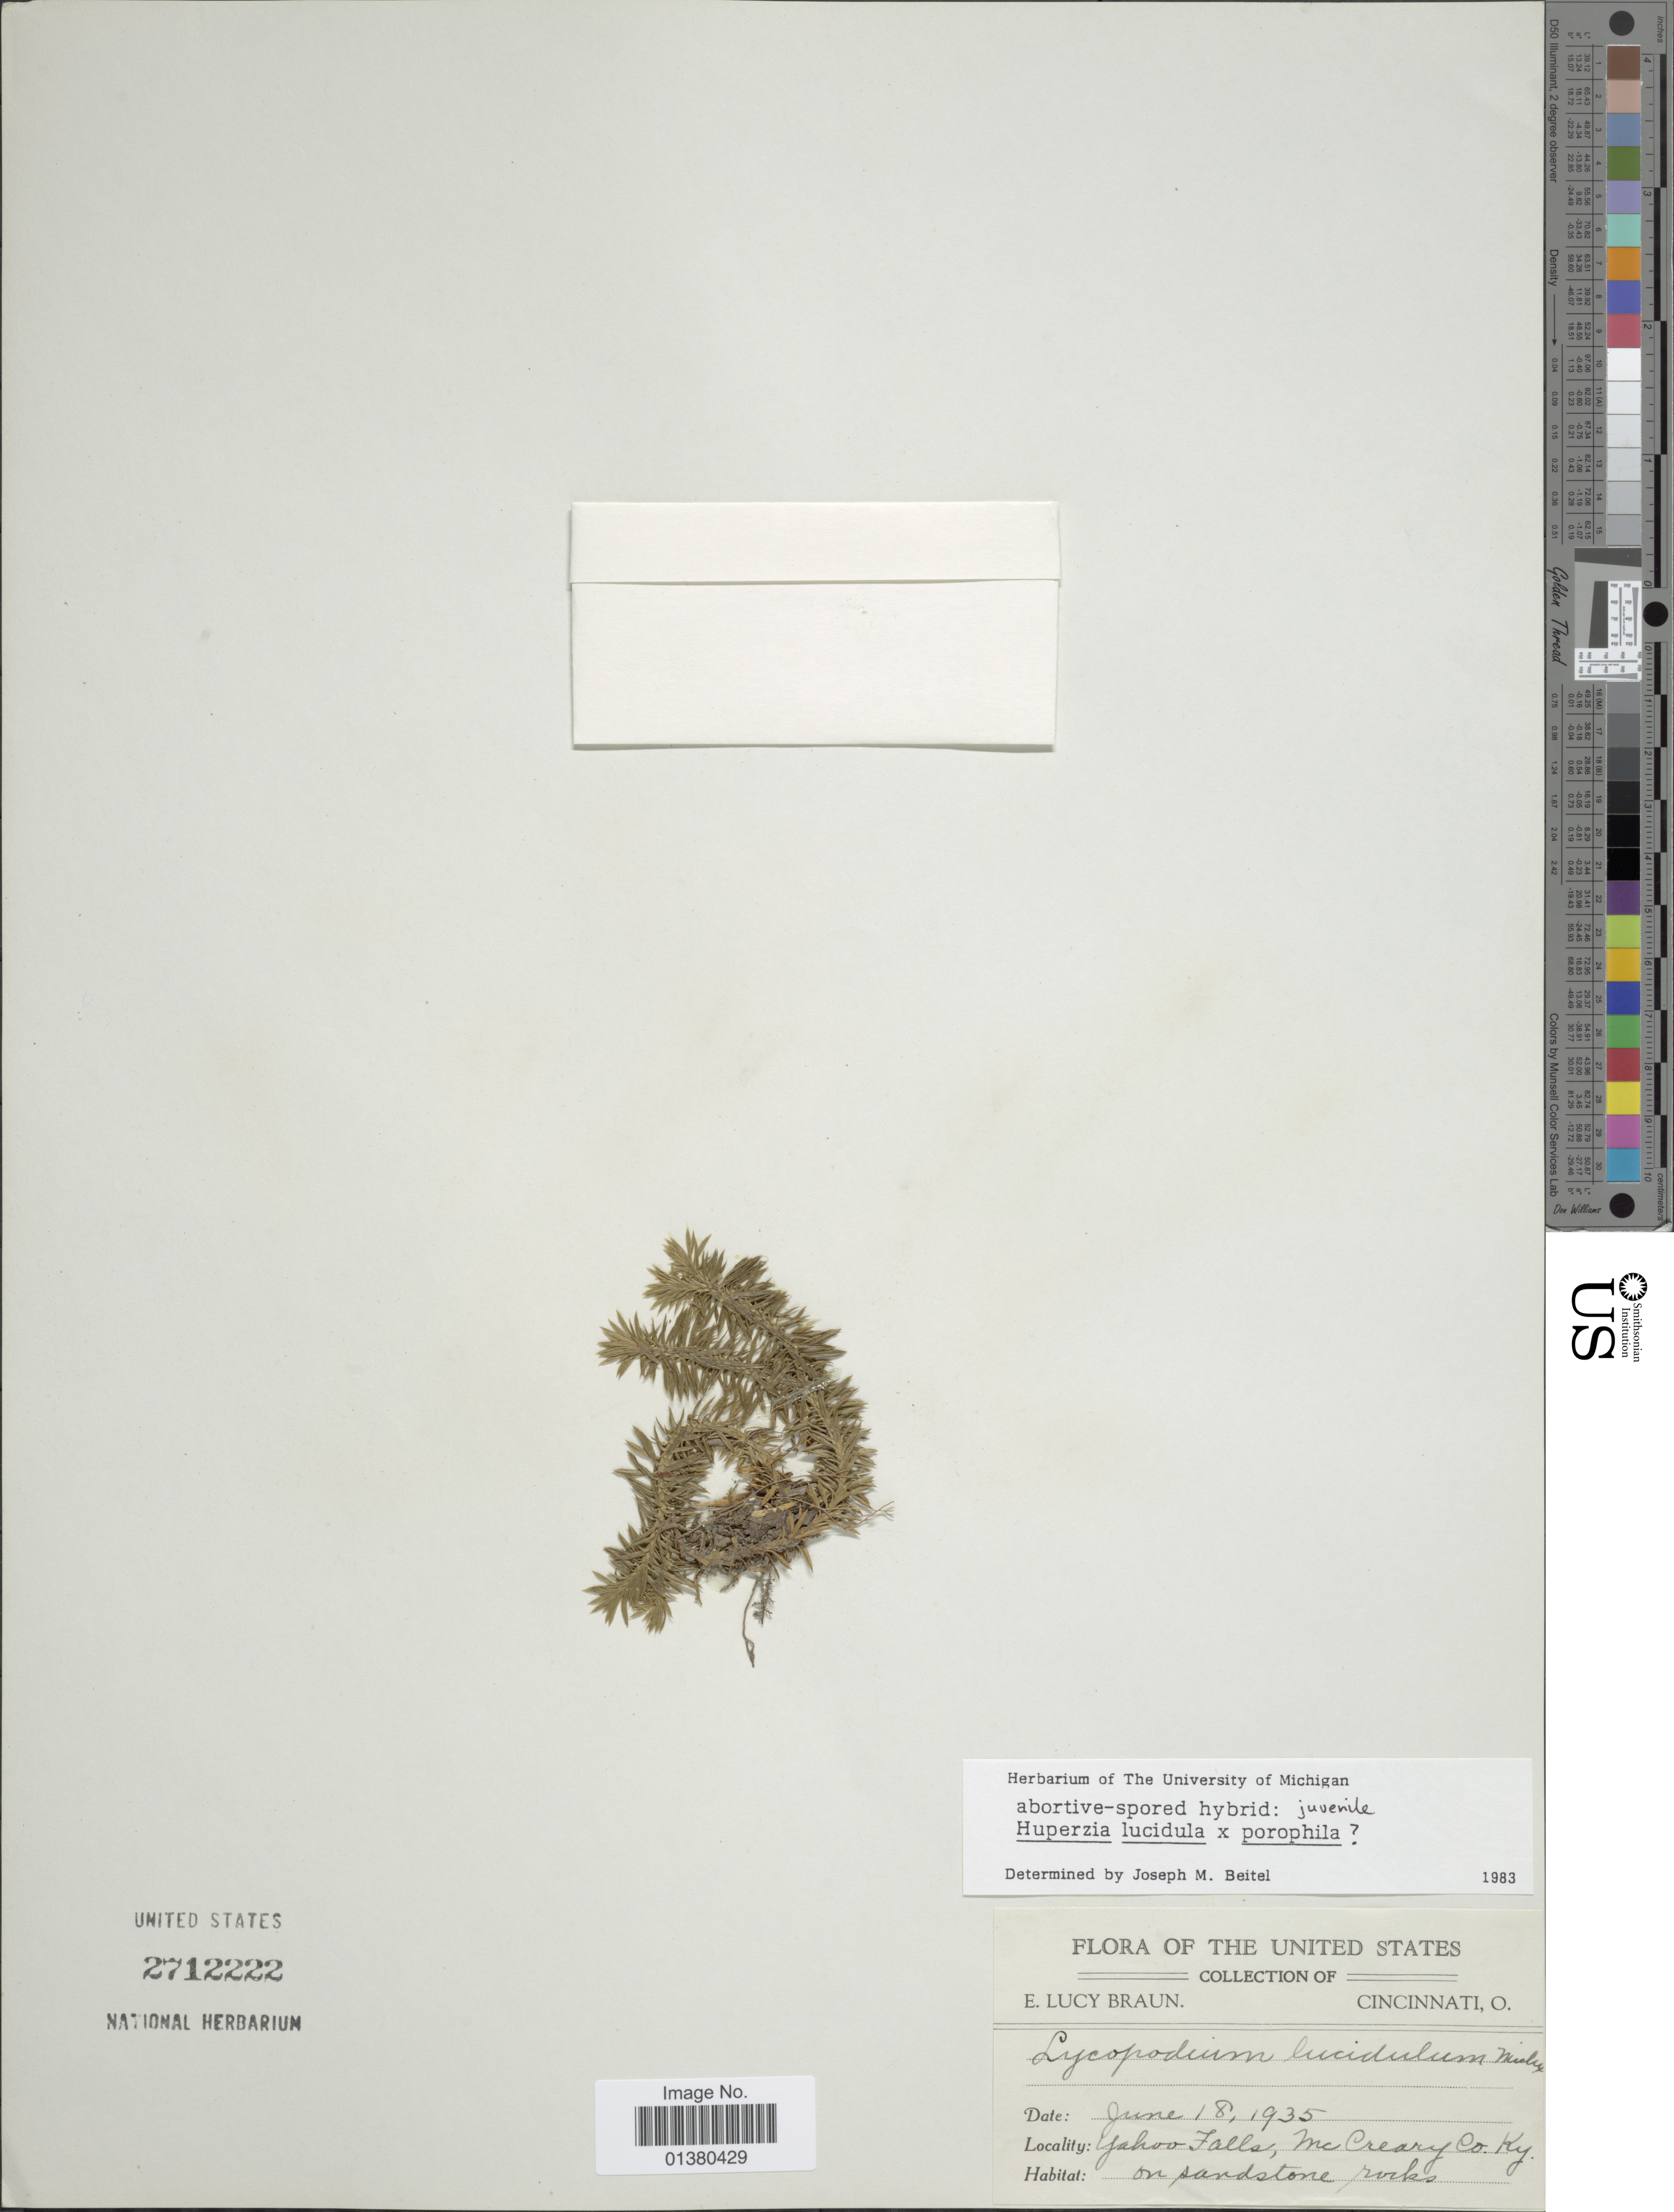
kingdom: Plantae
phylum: Tracheophyta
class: Lycopodiopsida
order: Lycopodiales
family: Lycopodiaceae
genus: Huperzia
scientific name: Huperzia lucidula x H. porophila (F.E. Lloyd & Underw.) Holub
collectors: E. L. Braun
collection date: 1935-06-18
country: United States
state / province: Kentucky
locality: Yahoo Falls, McCreary Co.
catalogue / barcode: US 2712222